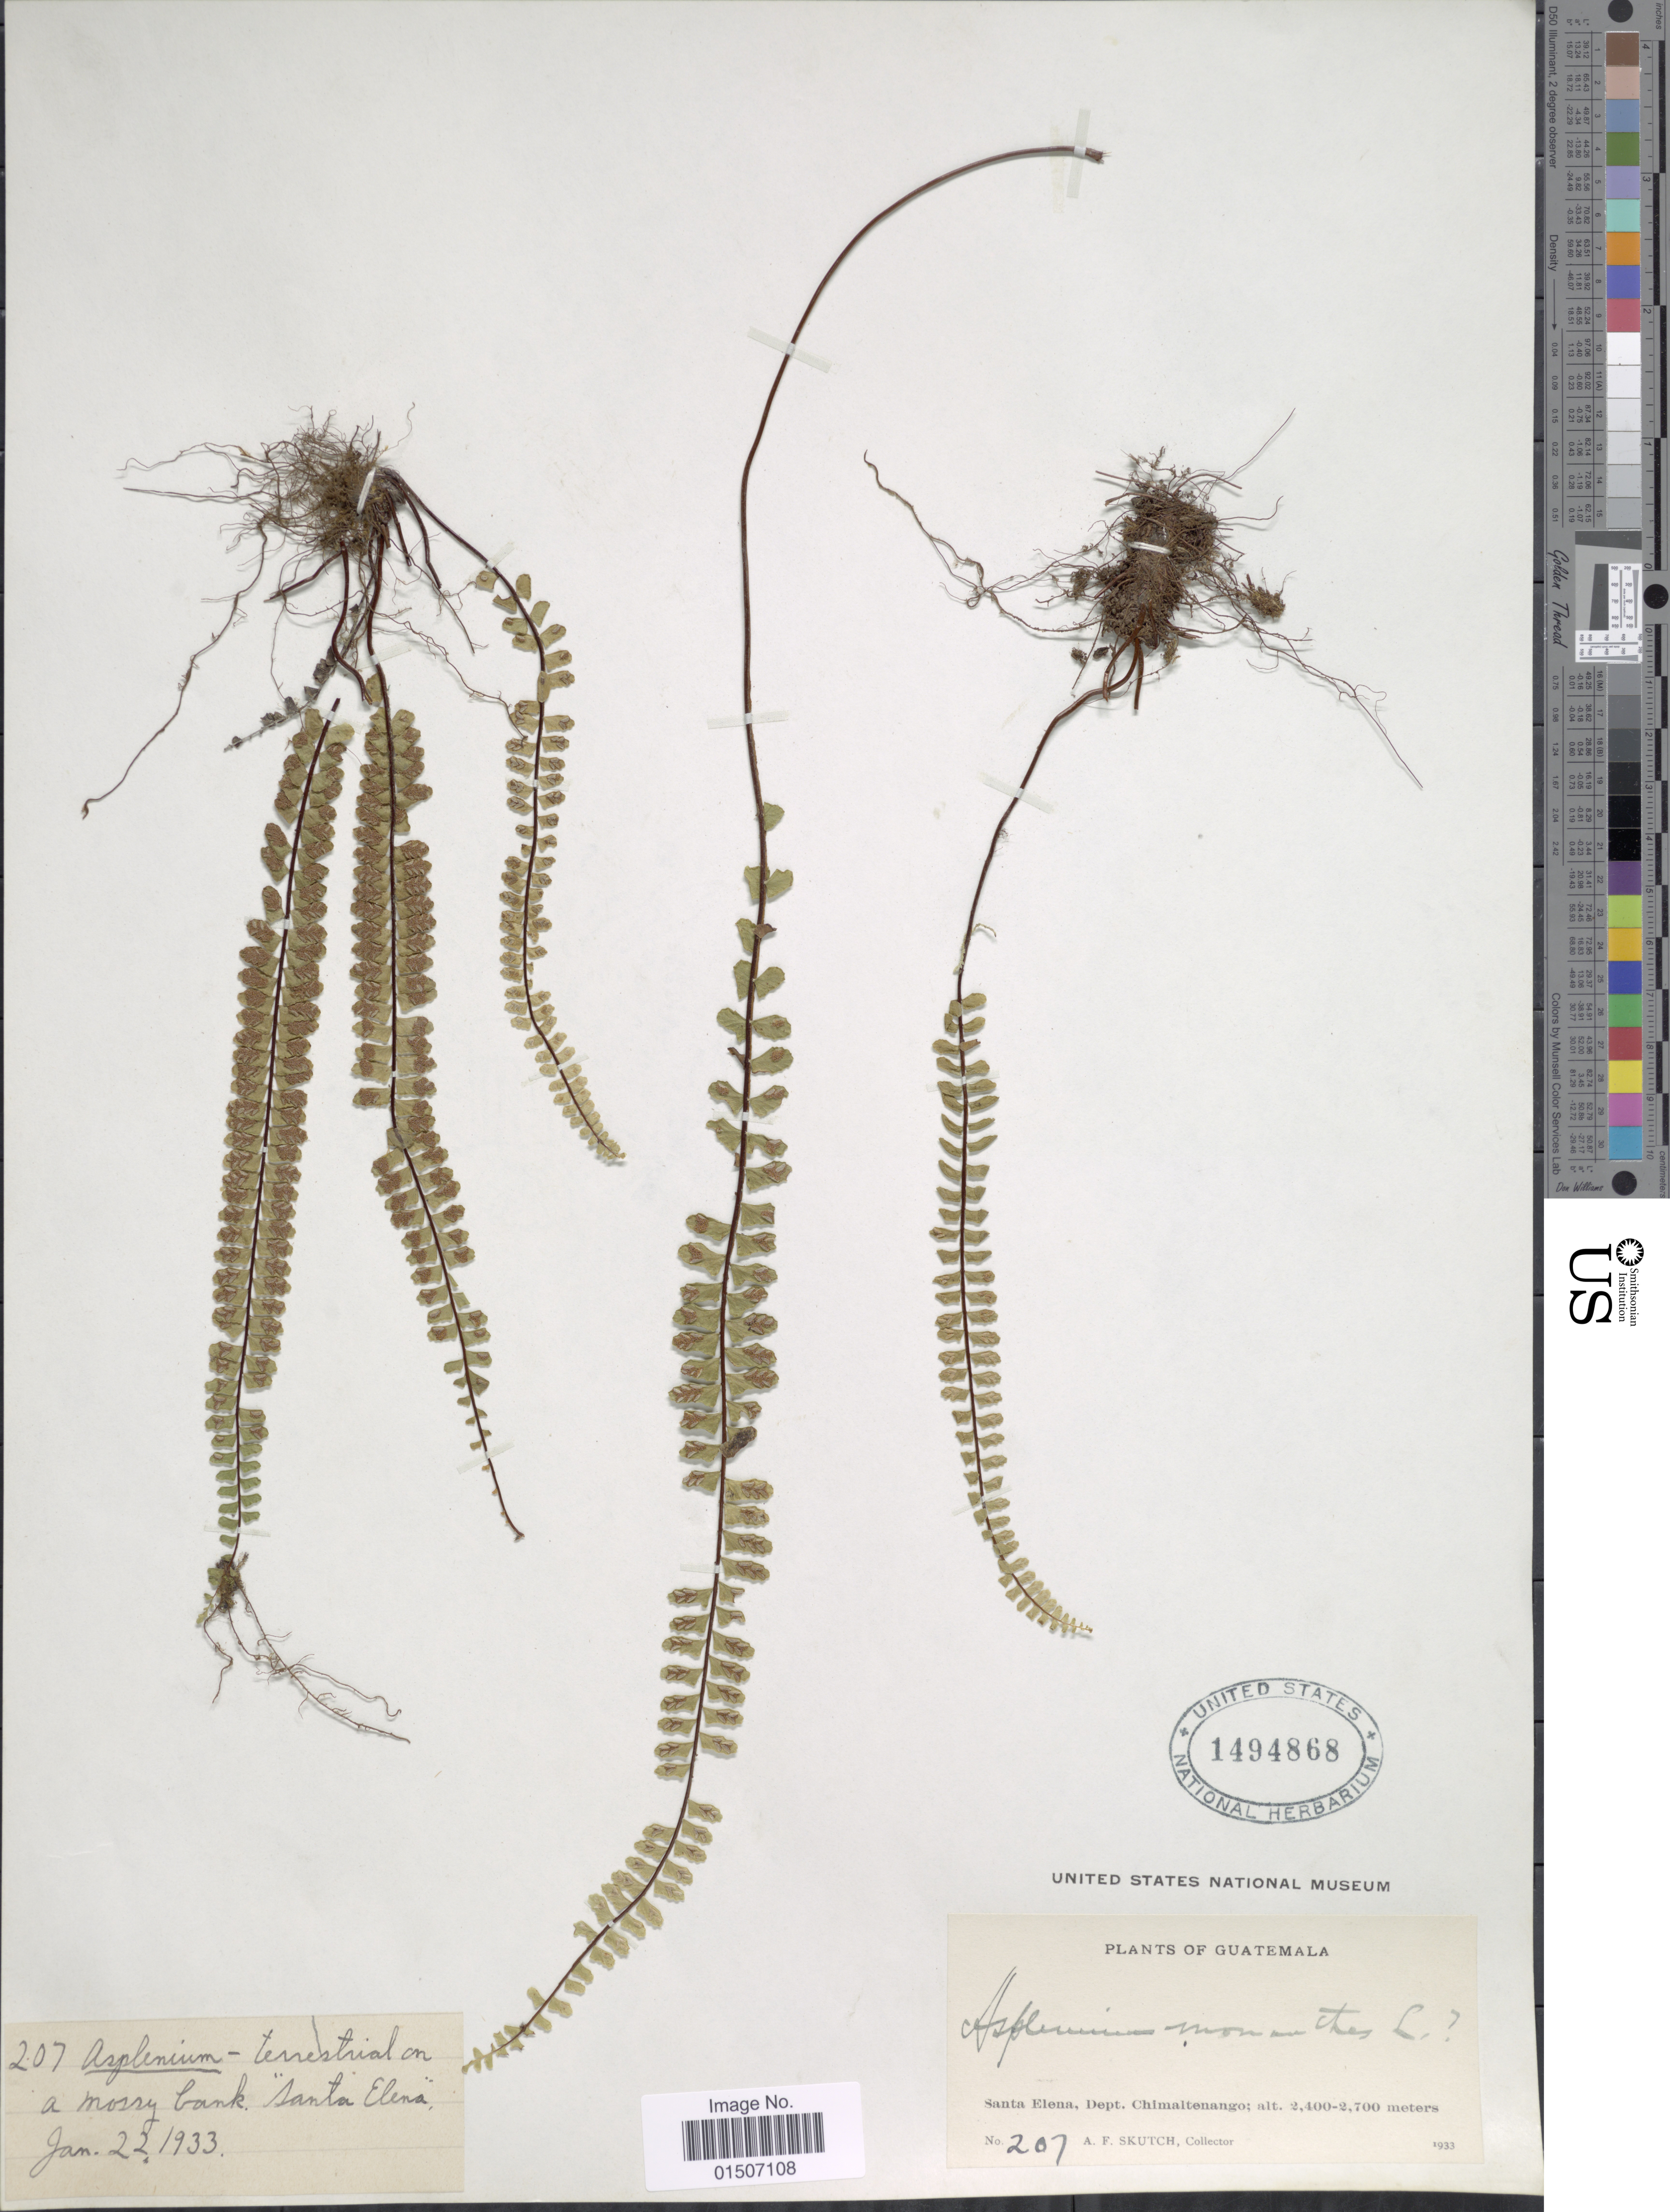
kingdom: Plantae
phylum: Tracheophyta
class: Polypodiopsida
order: Polypodiales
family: Aspleniaceae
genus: Asplenium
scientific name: Asplenium monanthes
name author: L.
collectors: A. F. Skutch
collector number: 207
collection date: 1933-01-22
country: Guatemala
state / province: Chimaltenango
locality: Santa Elena, Dept. Chimaltenango, a mossy bank 'Santa Elena'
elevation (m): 2400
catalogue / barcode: US 1494868